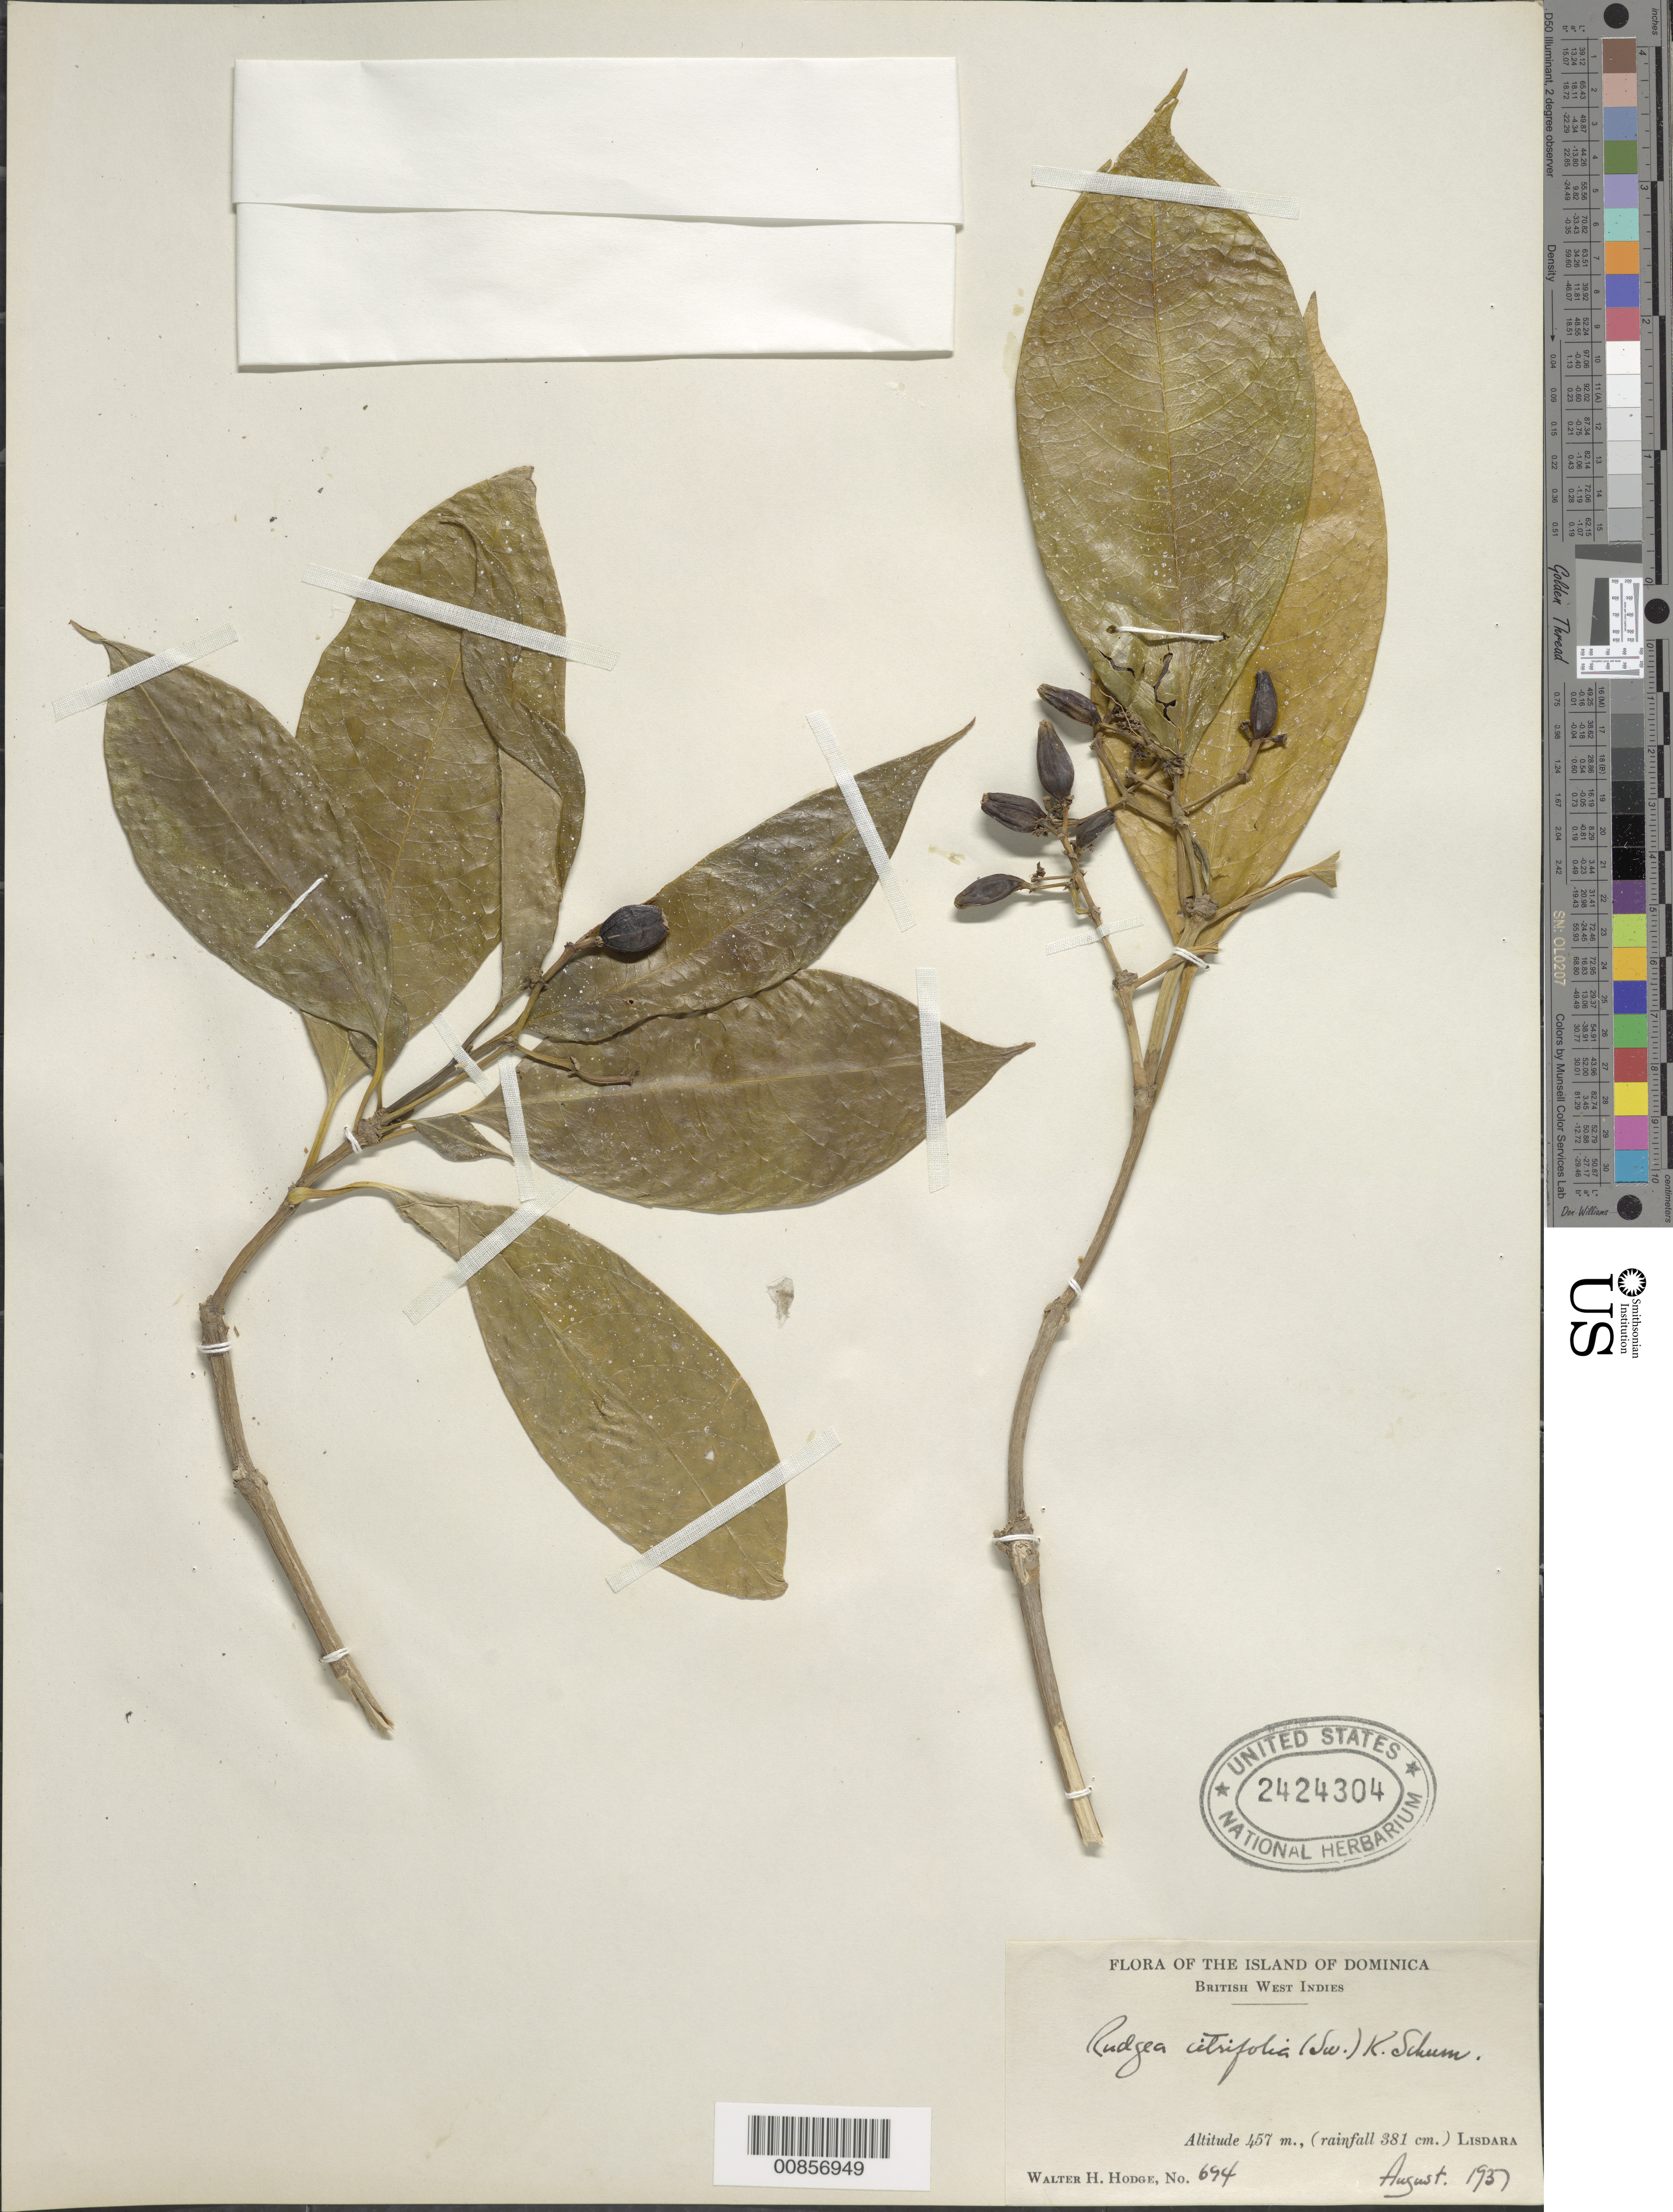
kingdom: Plantae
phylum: Tracheophyta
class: Magnoliopsida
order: Gentianales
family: Rubiaceae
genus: Rudgea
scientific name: Rudgea citrifolia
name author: (Sw.) K. Schum.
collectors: W. Hodge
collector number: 694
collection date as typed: Aug 1937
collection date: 1937-08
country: Dominica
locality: Lisdara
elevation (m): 457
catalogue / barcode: US 2424304